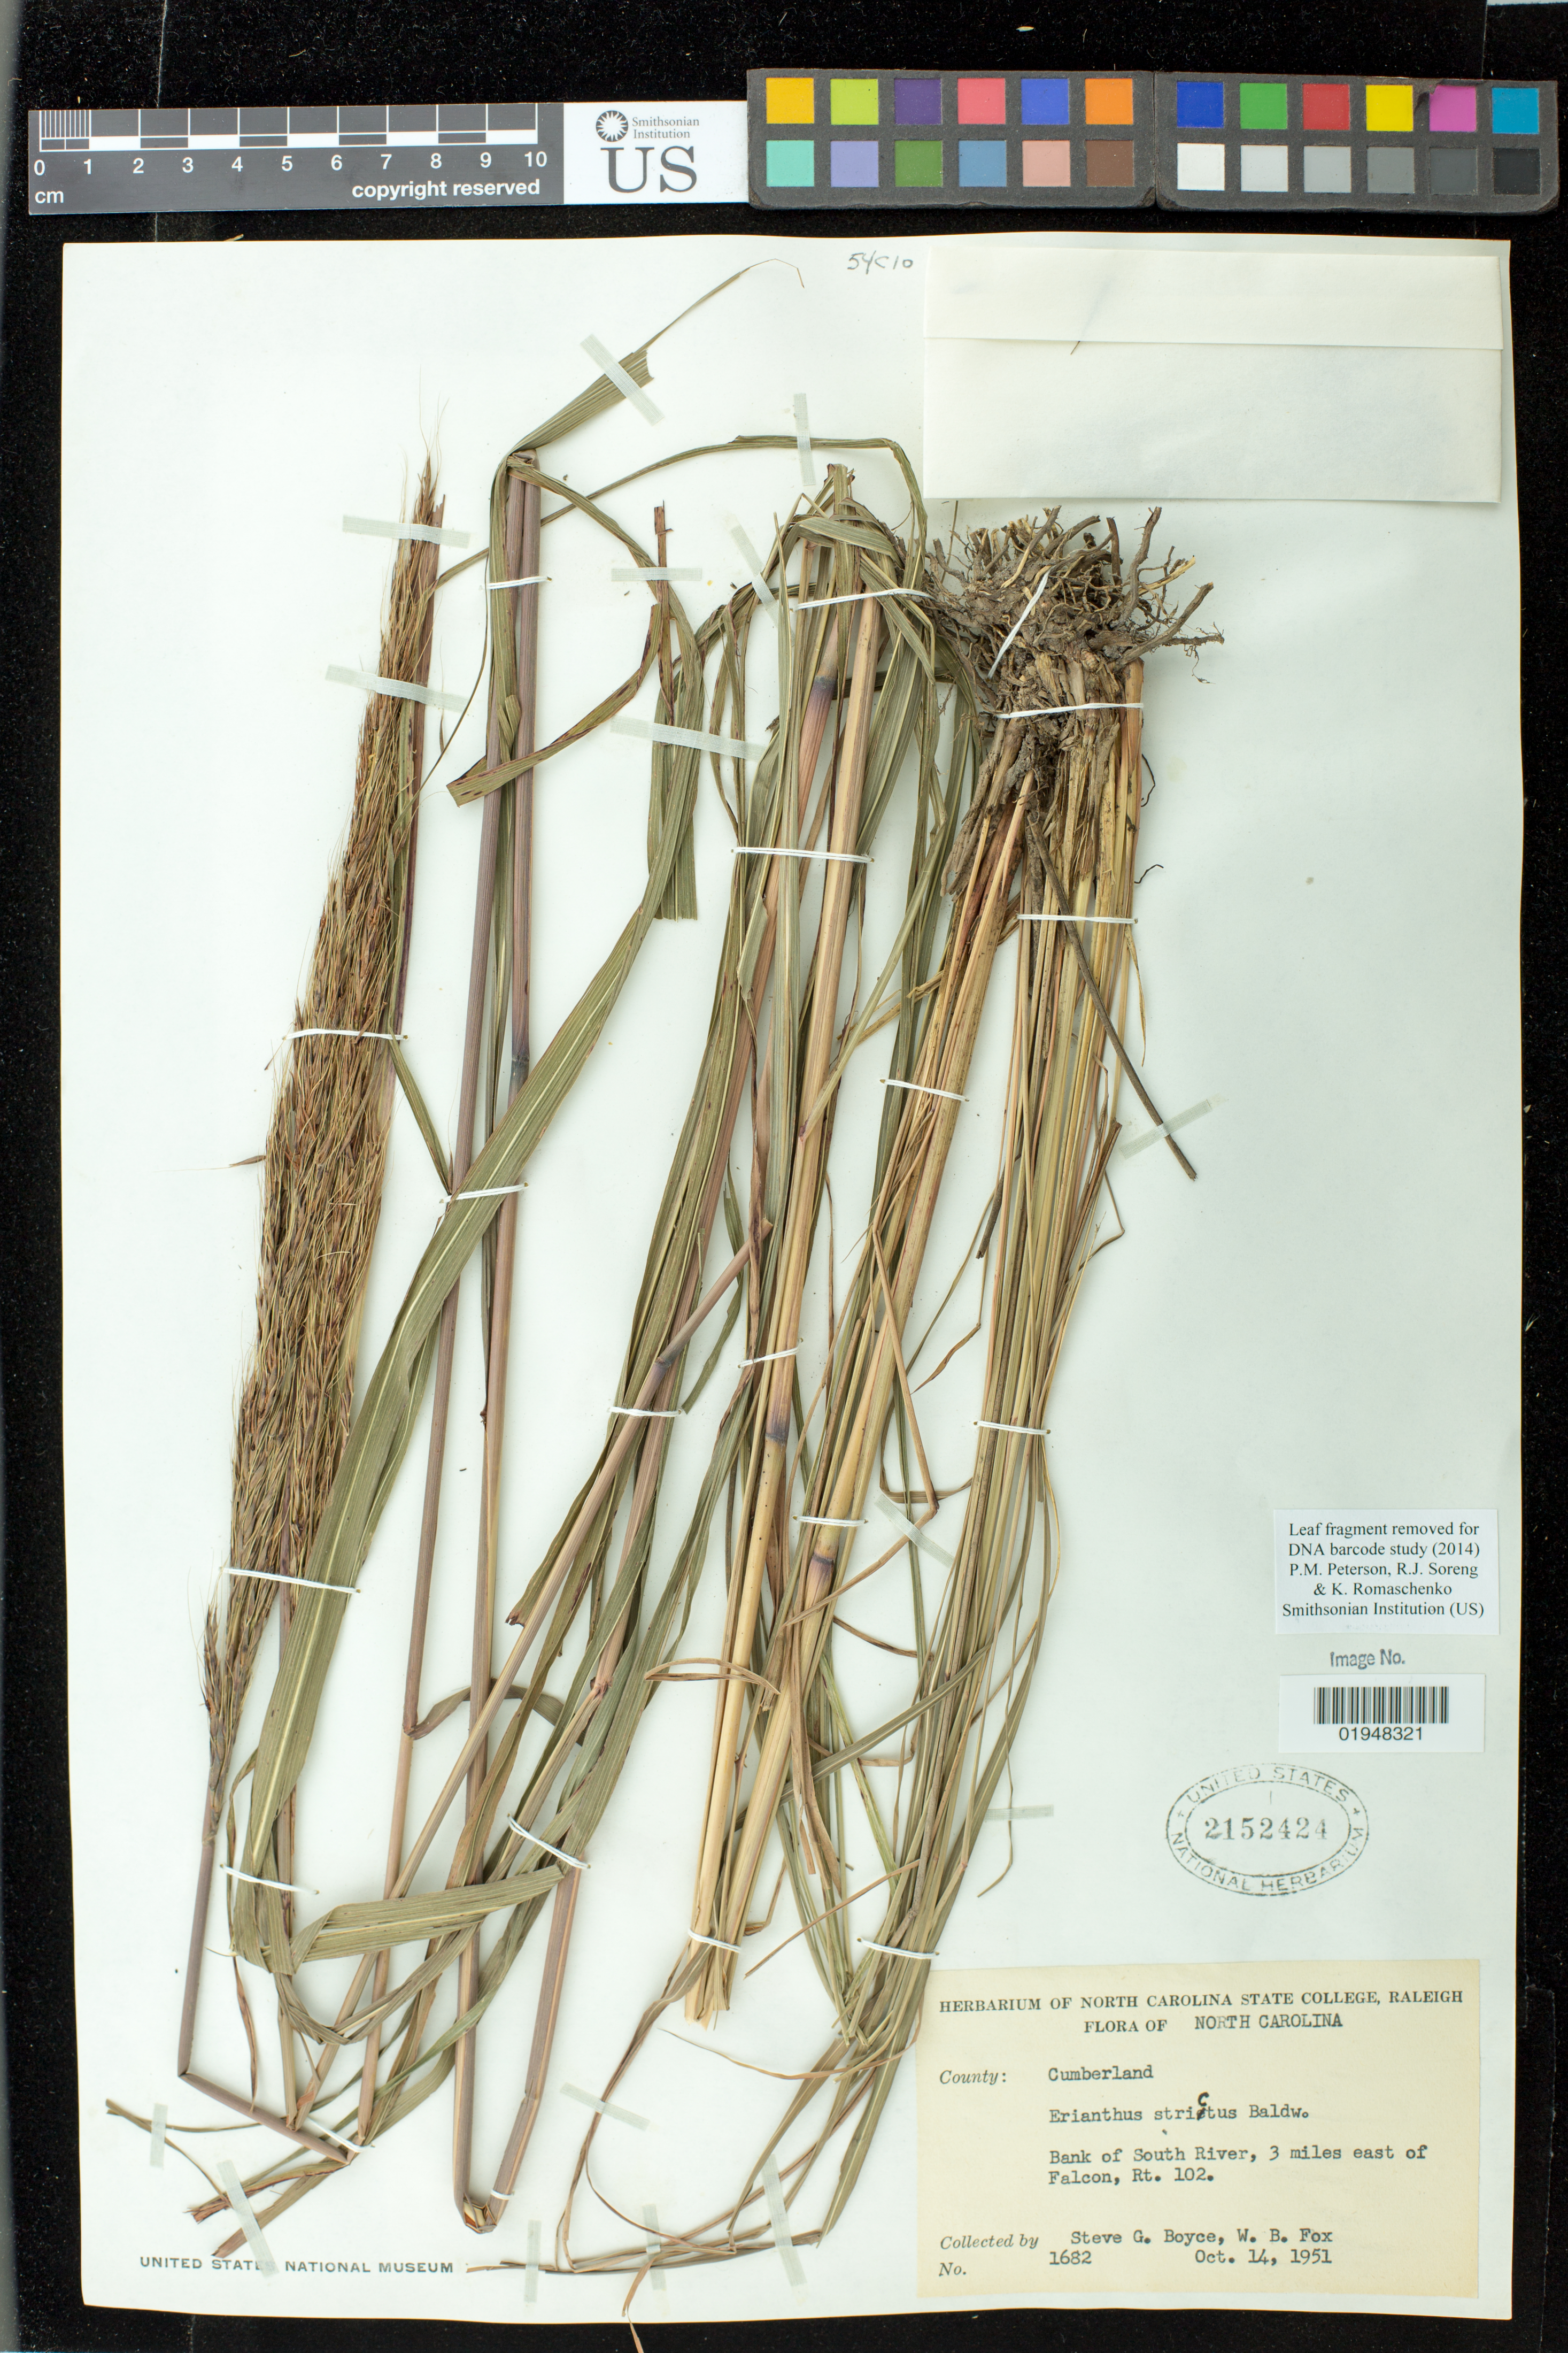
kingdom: Plantae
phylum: Tracheophyta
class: Liliopsida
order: Poales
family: Poaceae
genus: Erianthus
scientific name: Erianthus strictus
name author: Baldwin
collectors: S. Boyce & W. B. Fox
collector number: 1682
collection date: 1951-10-14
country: United States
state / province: North Carolina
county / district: Cumberland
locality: Bank of South River, 3 miles east of Falcon, Rt. 102.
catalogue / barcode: US 2152424